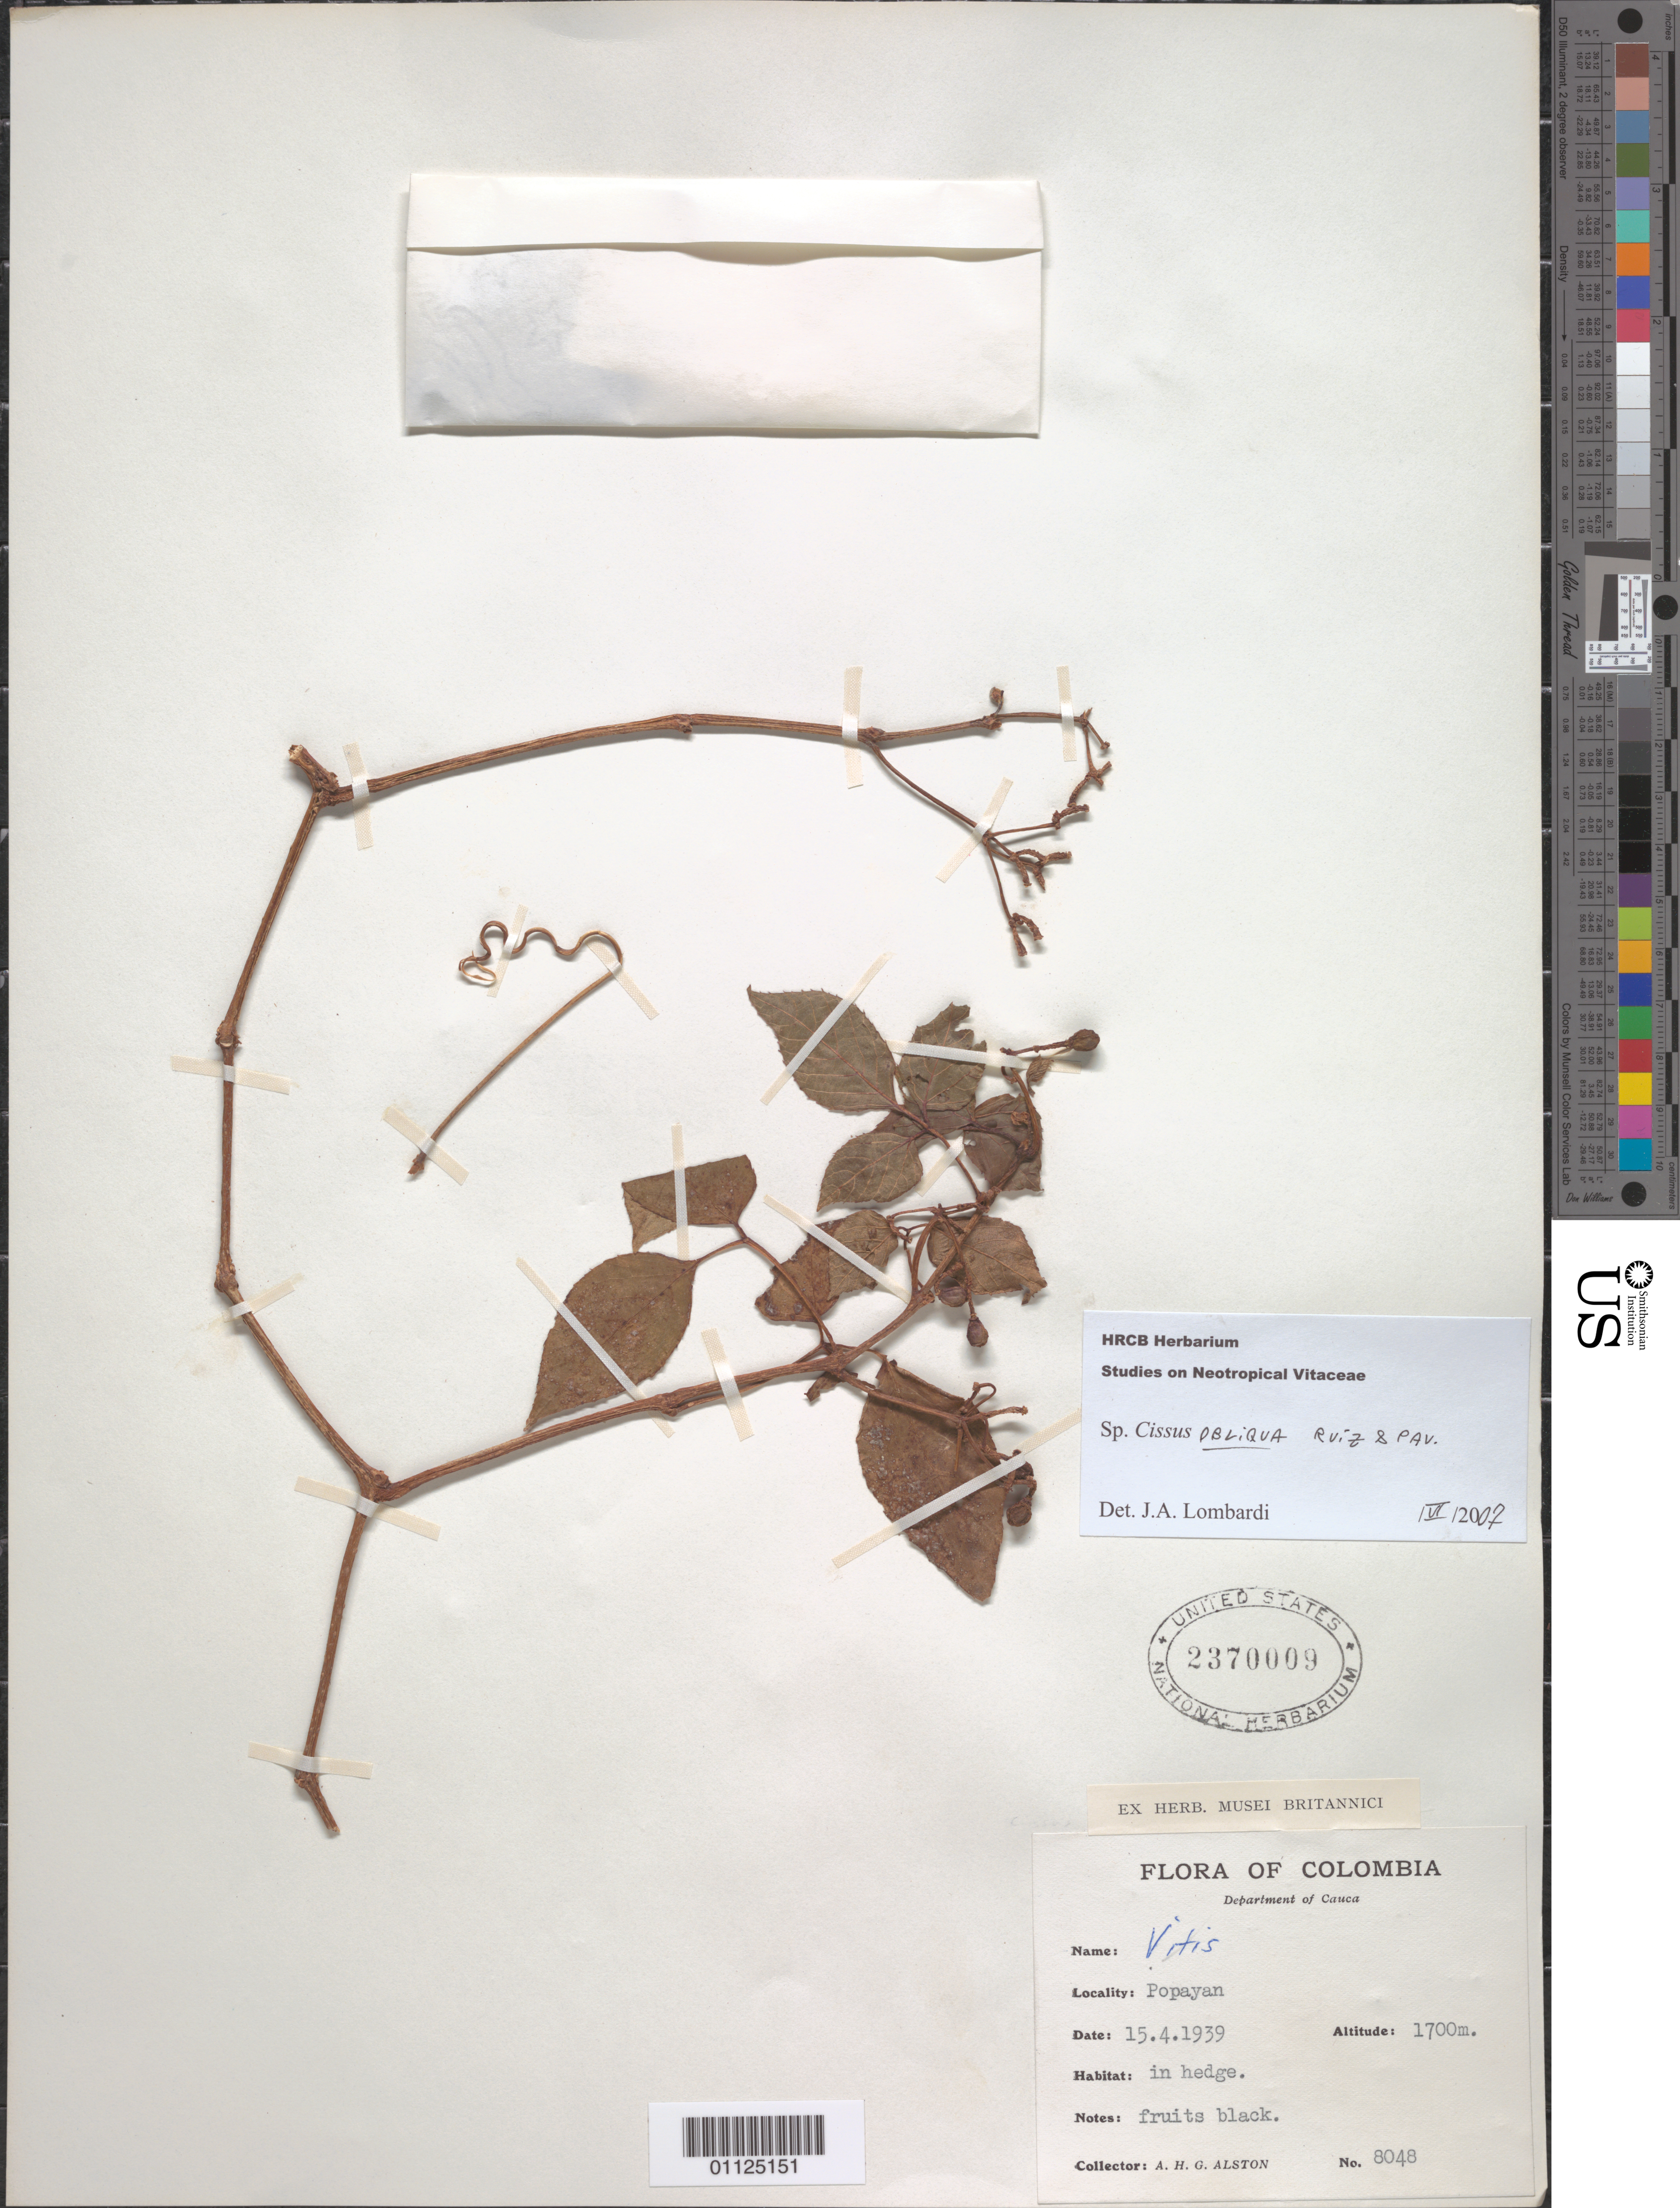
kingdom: Plantae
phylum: Tracheophyta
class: Magnoliopsida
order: Vitales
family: Vitaceae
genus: Cissus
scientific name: Cissus obliqua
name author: Ruiz & Pav.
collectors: A. H. Alston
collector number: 8048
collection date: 1939-04-15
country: Colombia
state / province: Cauca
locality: Popayan.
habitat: In hedge.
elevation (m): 1700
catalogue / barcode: US 2370009